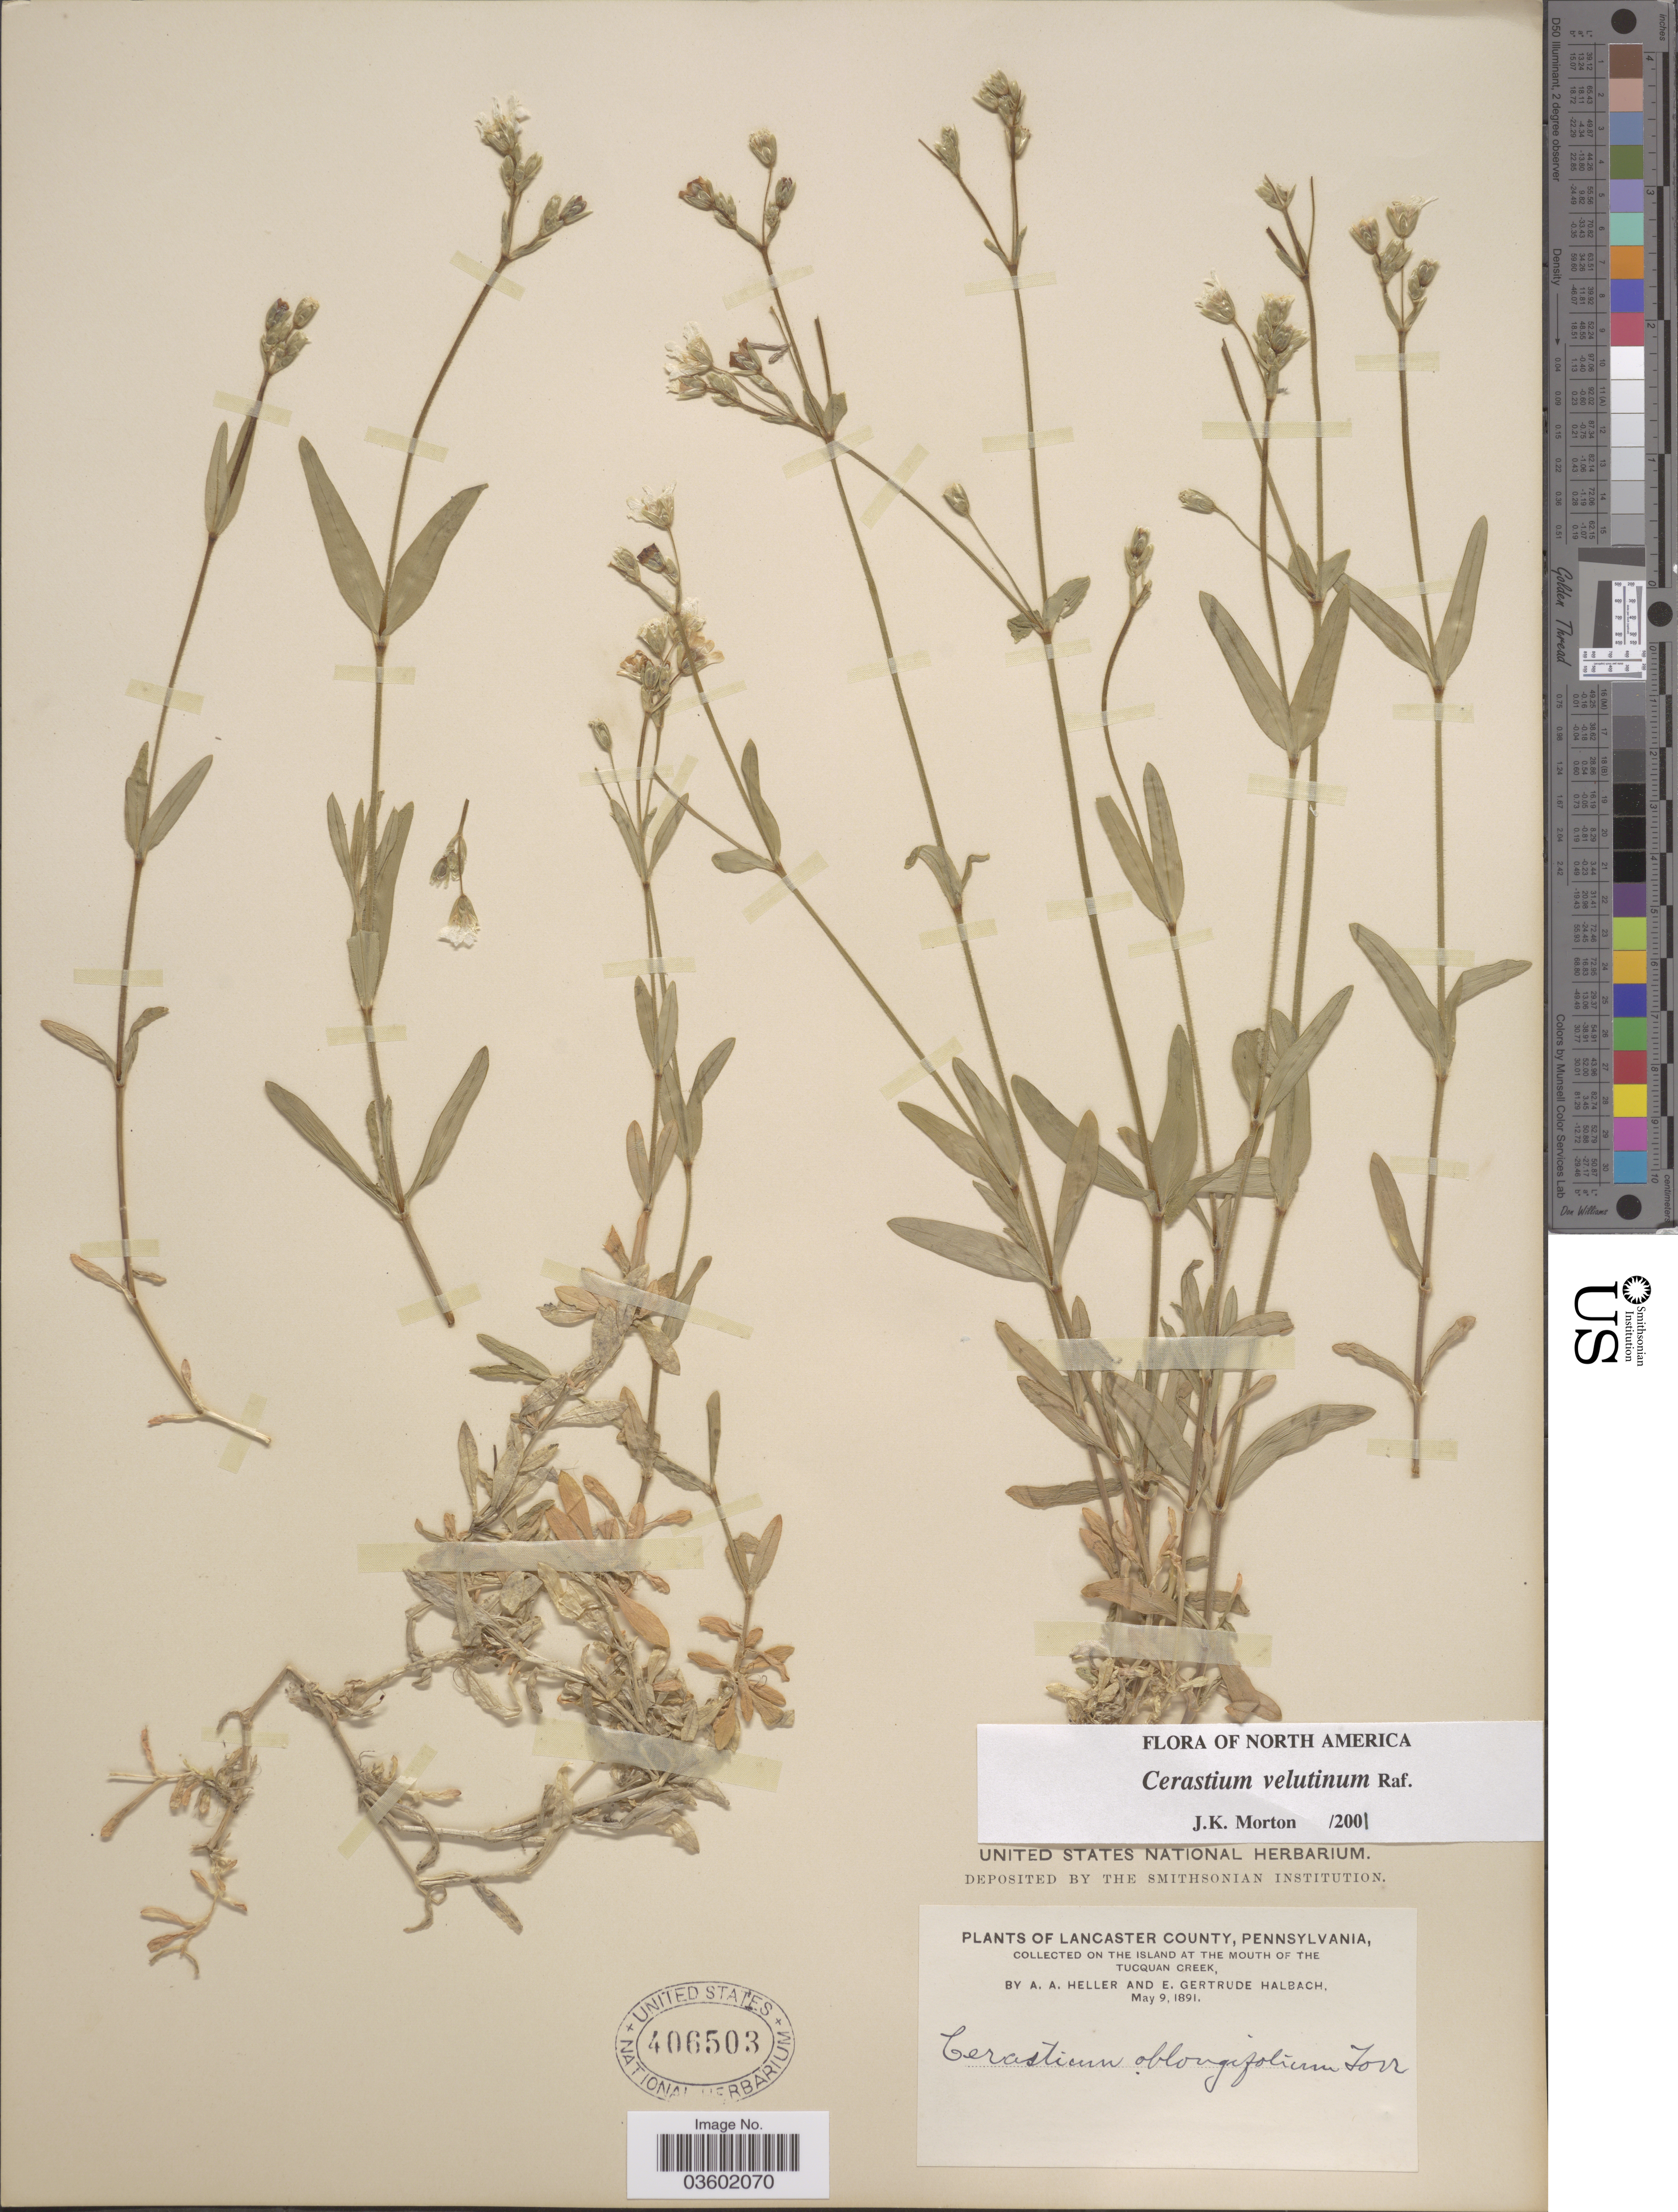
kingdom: Plantae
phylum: Tracheophyta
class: Magnoliopsida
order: Caryophyllales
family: Caryophyllaceae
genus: Cerastium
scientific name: Cerastium velutinum var. velutinum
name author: Raf.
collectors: A. A. Heller & E. G. Halbach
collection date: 1891-05-09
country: United States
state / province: Pennsylvania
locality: Lancaster County. On the island at the mouth of the Tucquan Creek.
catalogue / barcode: US 406503